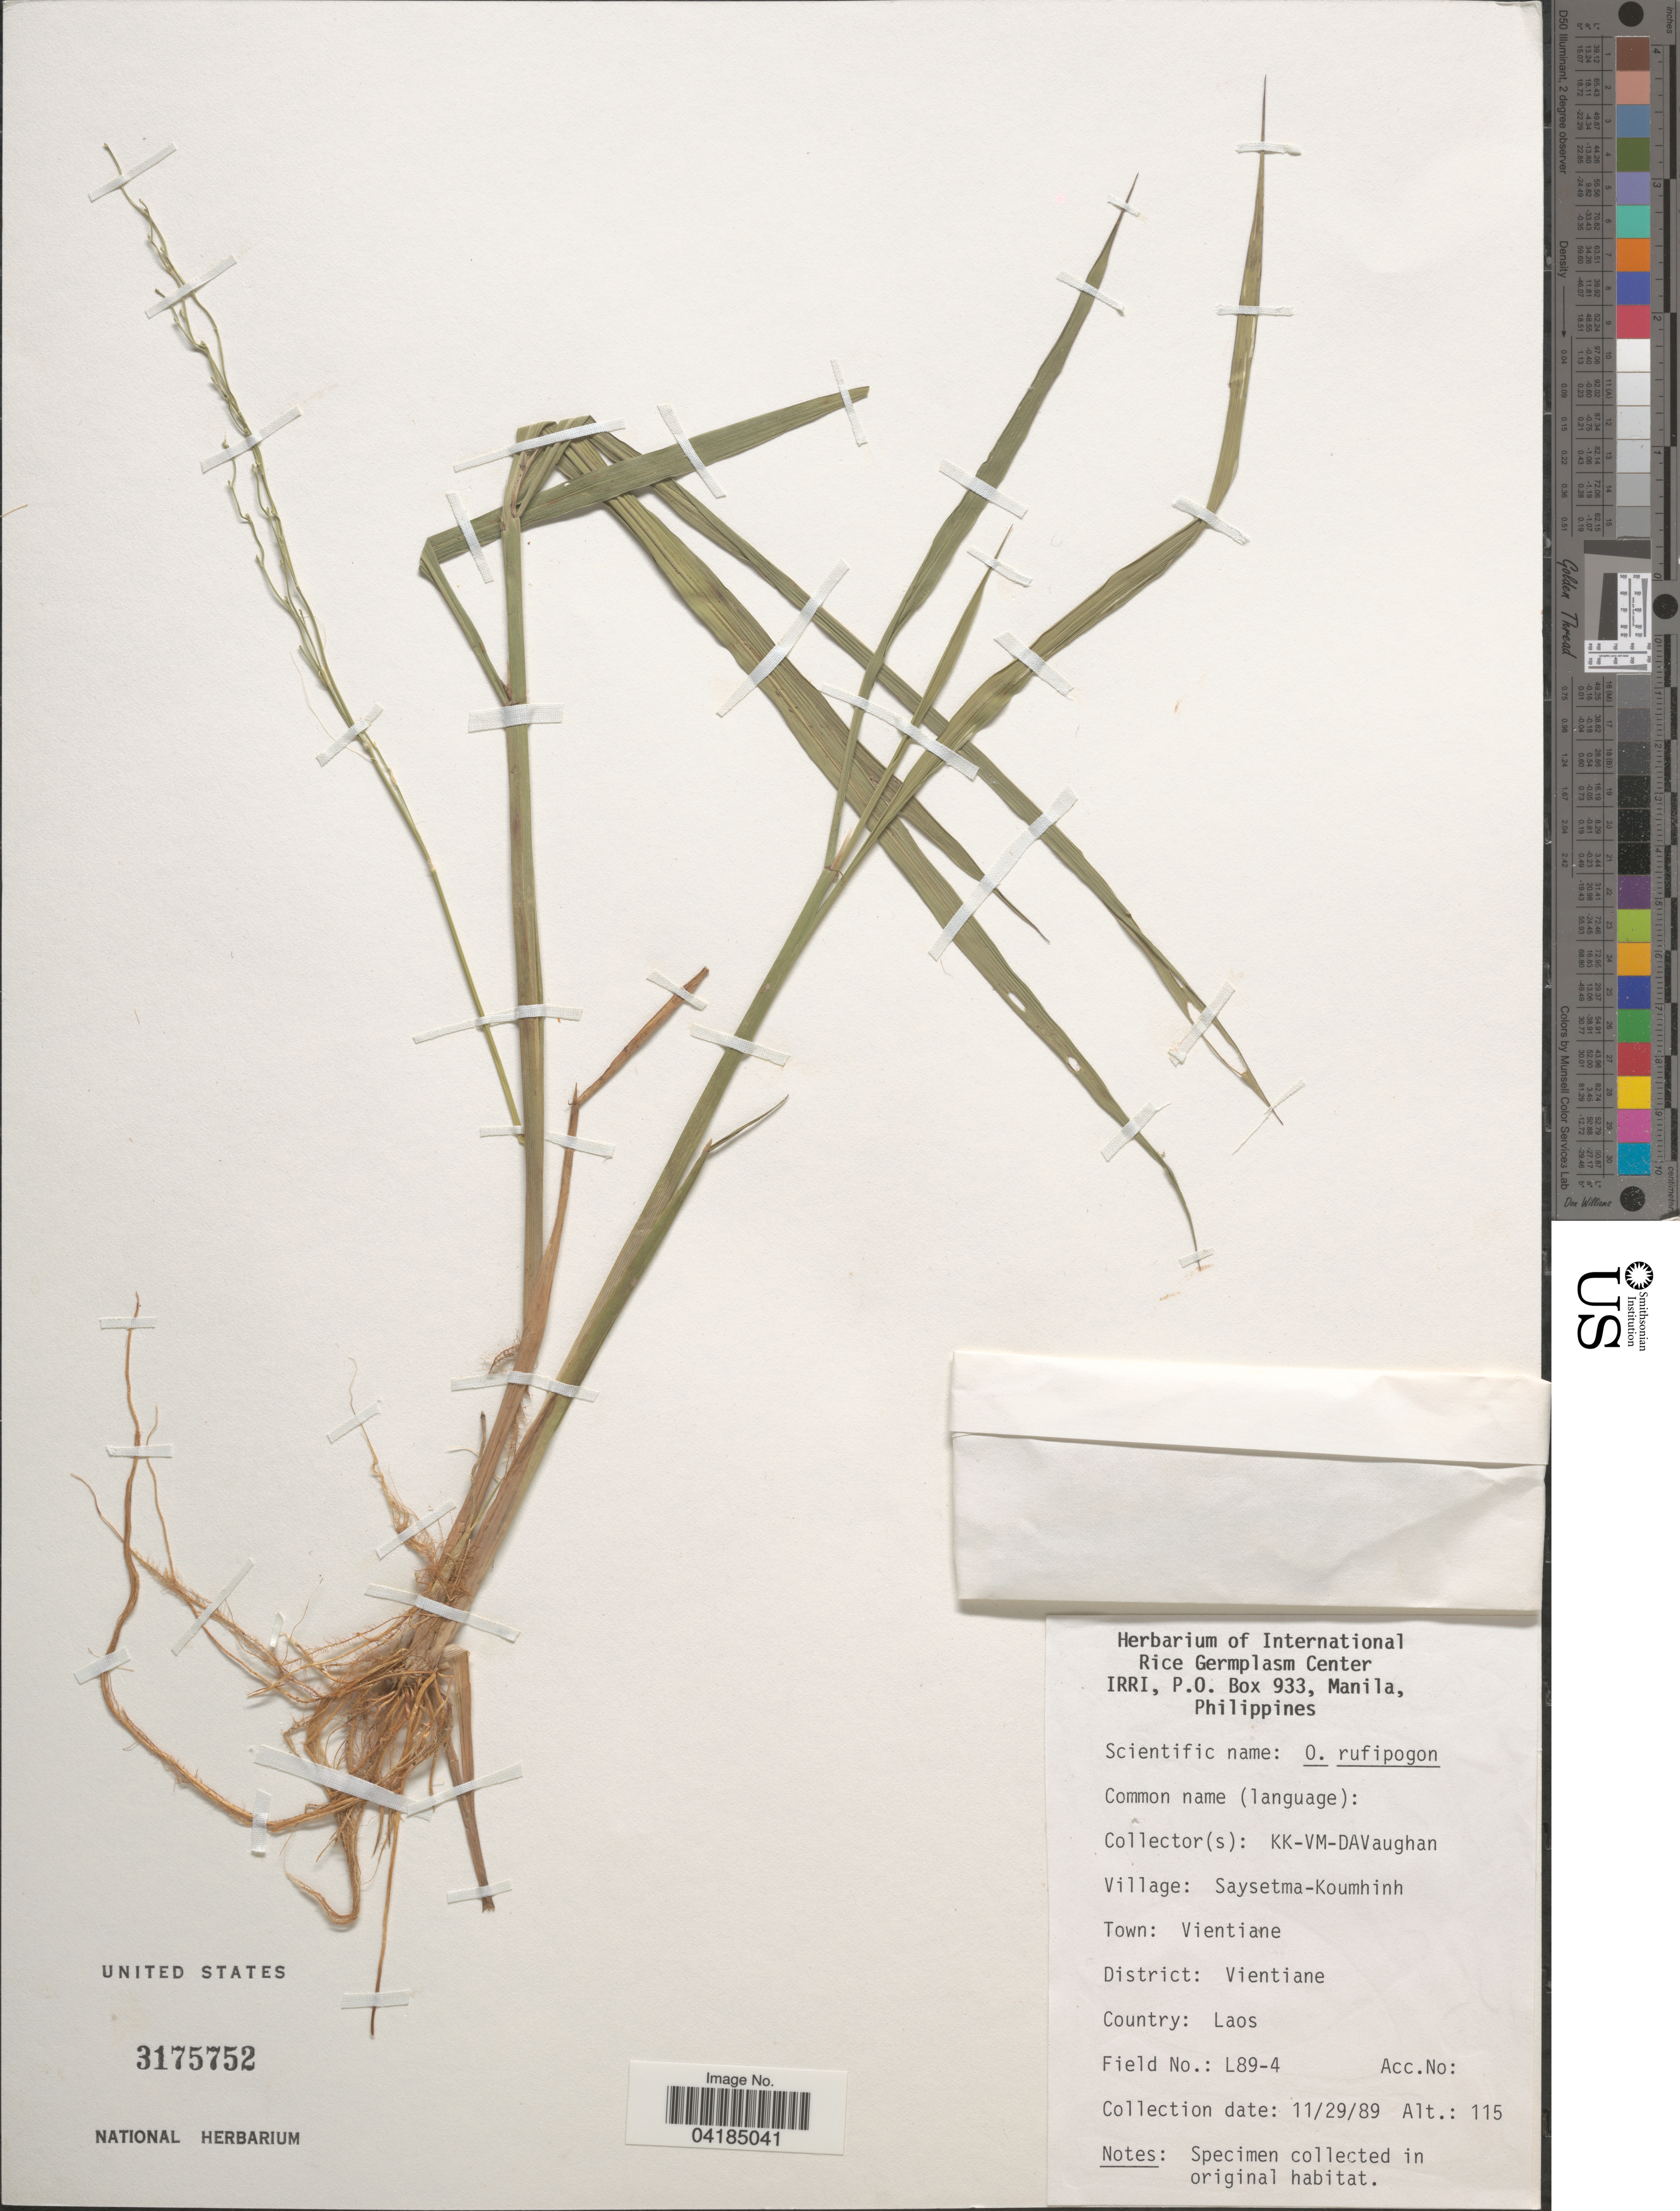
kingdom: Plantae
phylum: Tracheophyta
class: Liliopsida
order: Poales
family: Poaceae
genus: Oryza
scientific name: Oryza rufipogon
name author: Griffith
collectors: K. K., V. M. & D. Vaughan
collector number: L89-4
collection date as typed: Transcribed d/m/y: 29/11/89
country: Laos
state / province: Viangchan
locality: Village: Saysetma-Koumhinh. Town: Vientiane. District: Vientiane.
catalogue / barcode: US 3175752